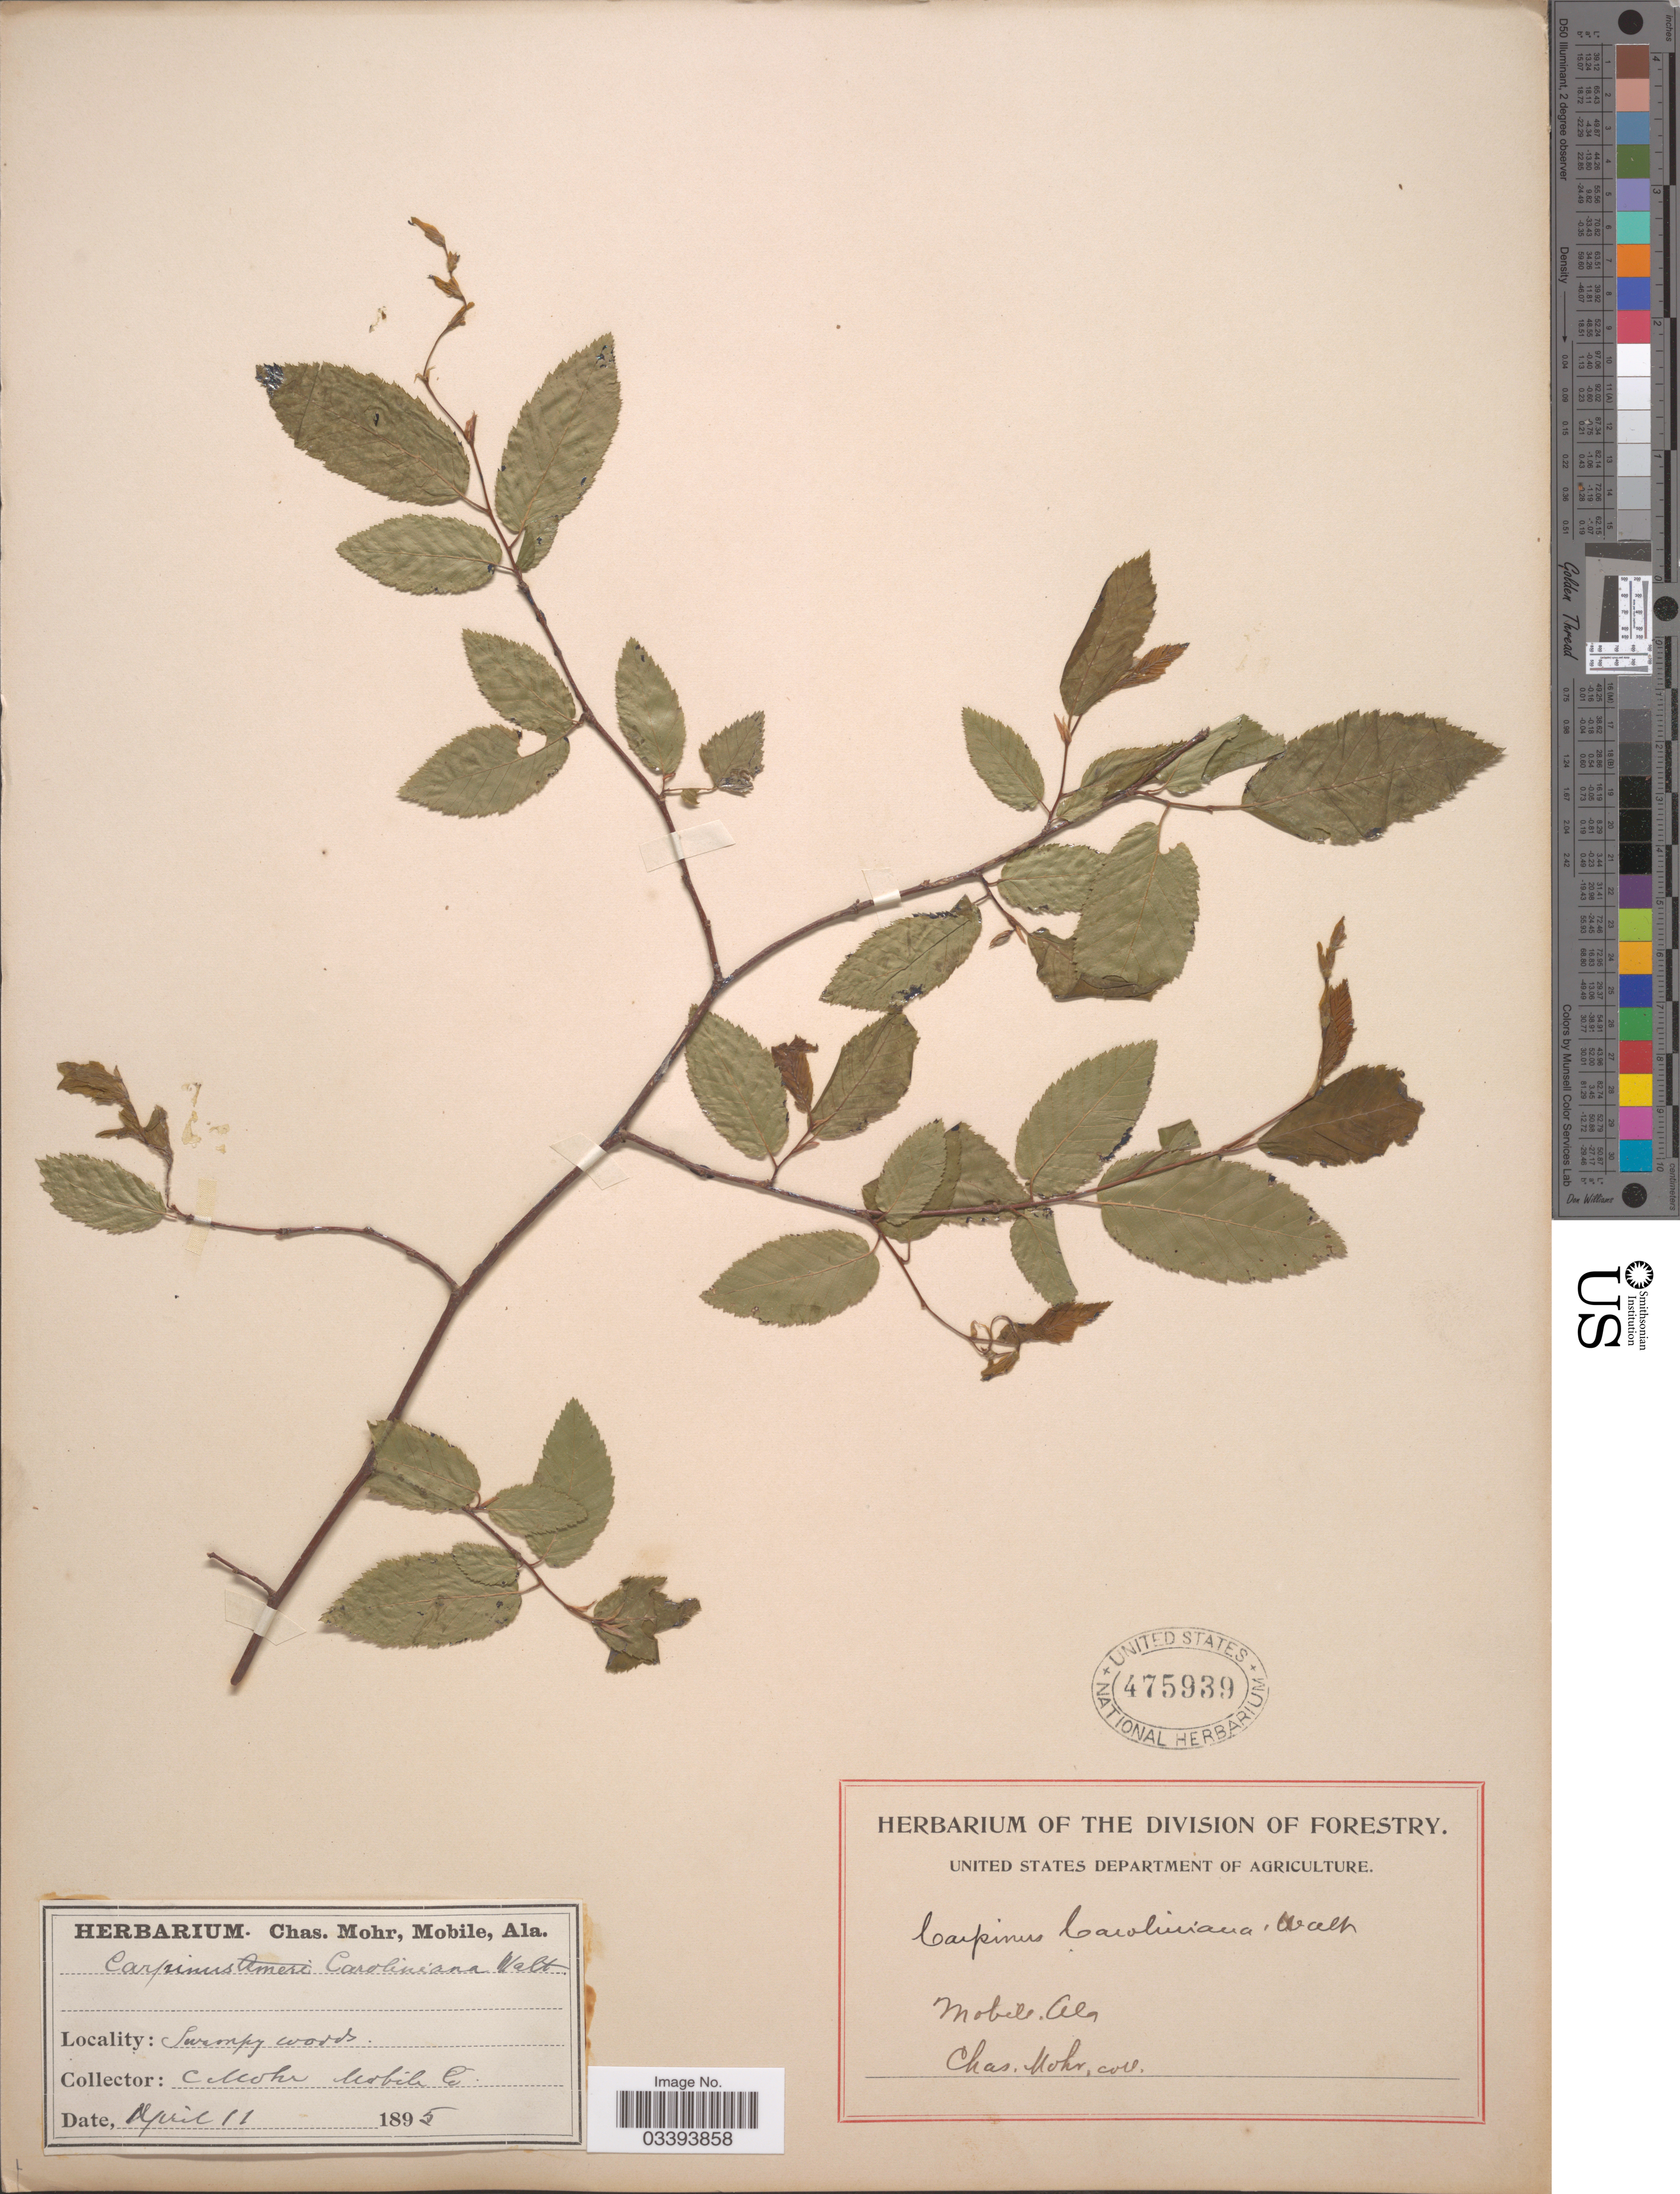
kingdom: Plantae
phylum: Tracheophyta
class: Magnoliopsida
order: Fagales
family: Betulaceae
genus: Carpinus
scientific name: Carpinus caroliniana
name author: Walter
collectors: Mohr, C. T. (herbarium)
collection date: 1895-04-11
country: United States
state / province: Alabama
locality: Mobile Co.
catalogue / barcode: US 475939